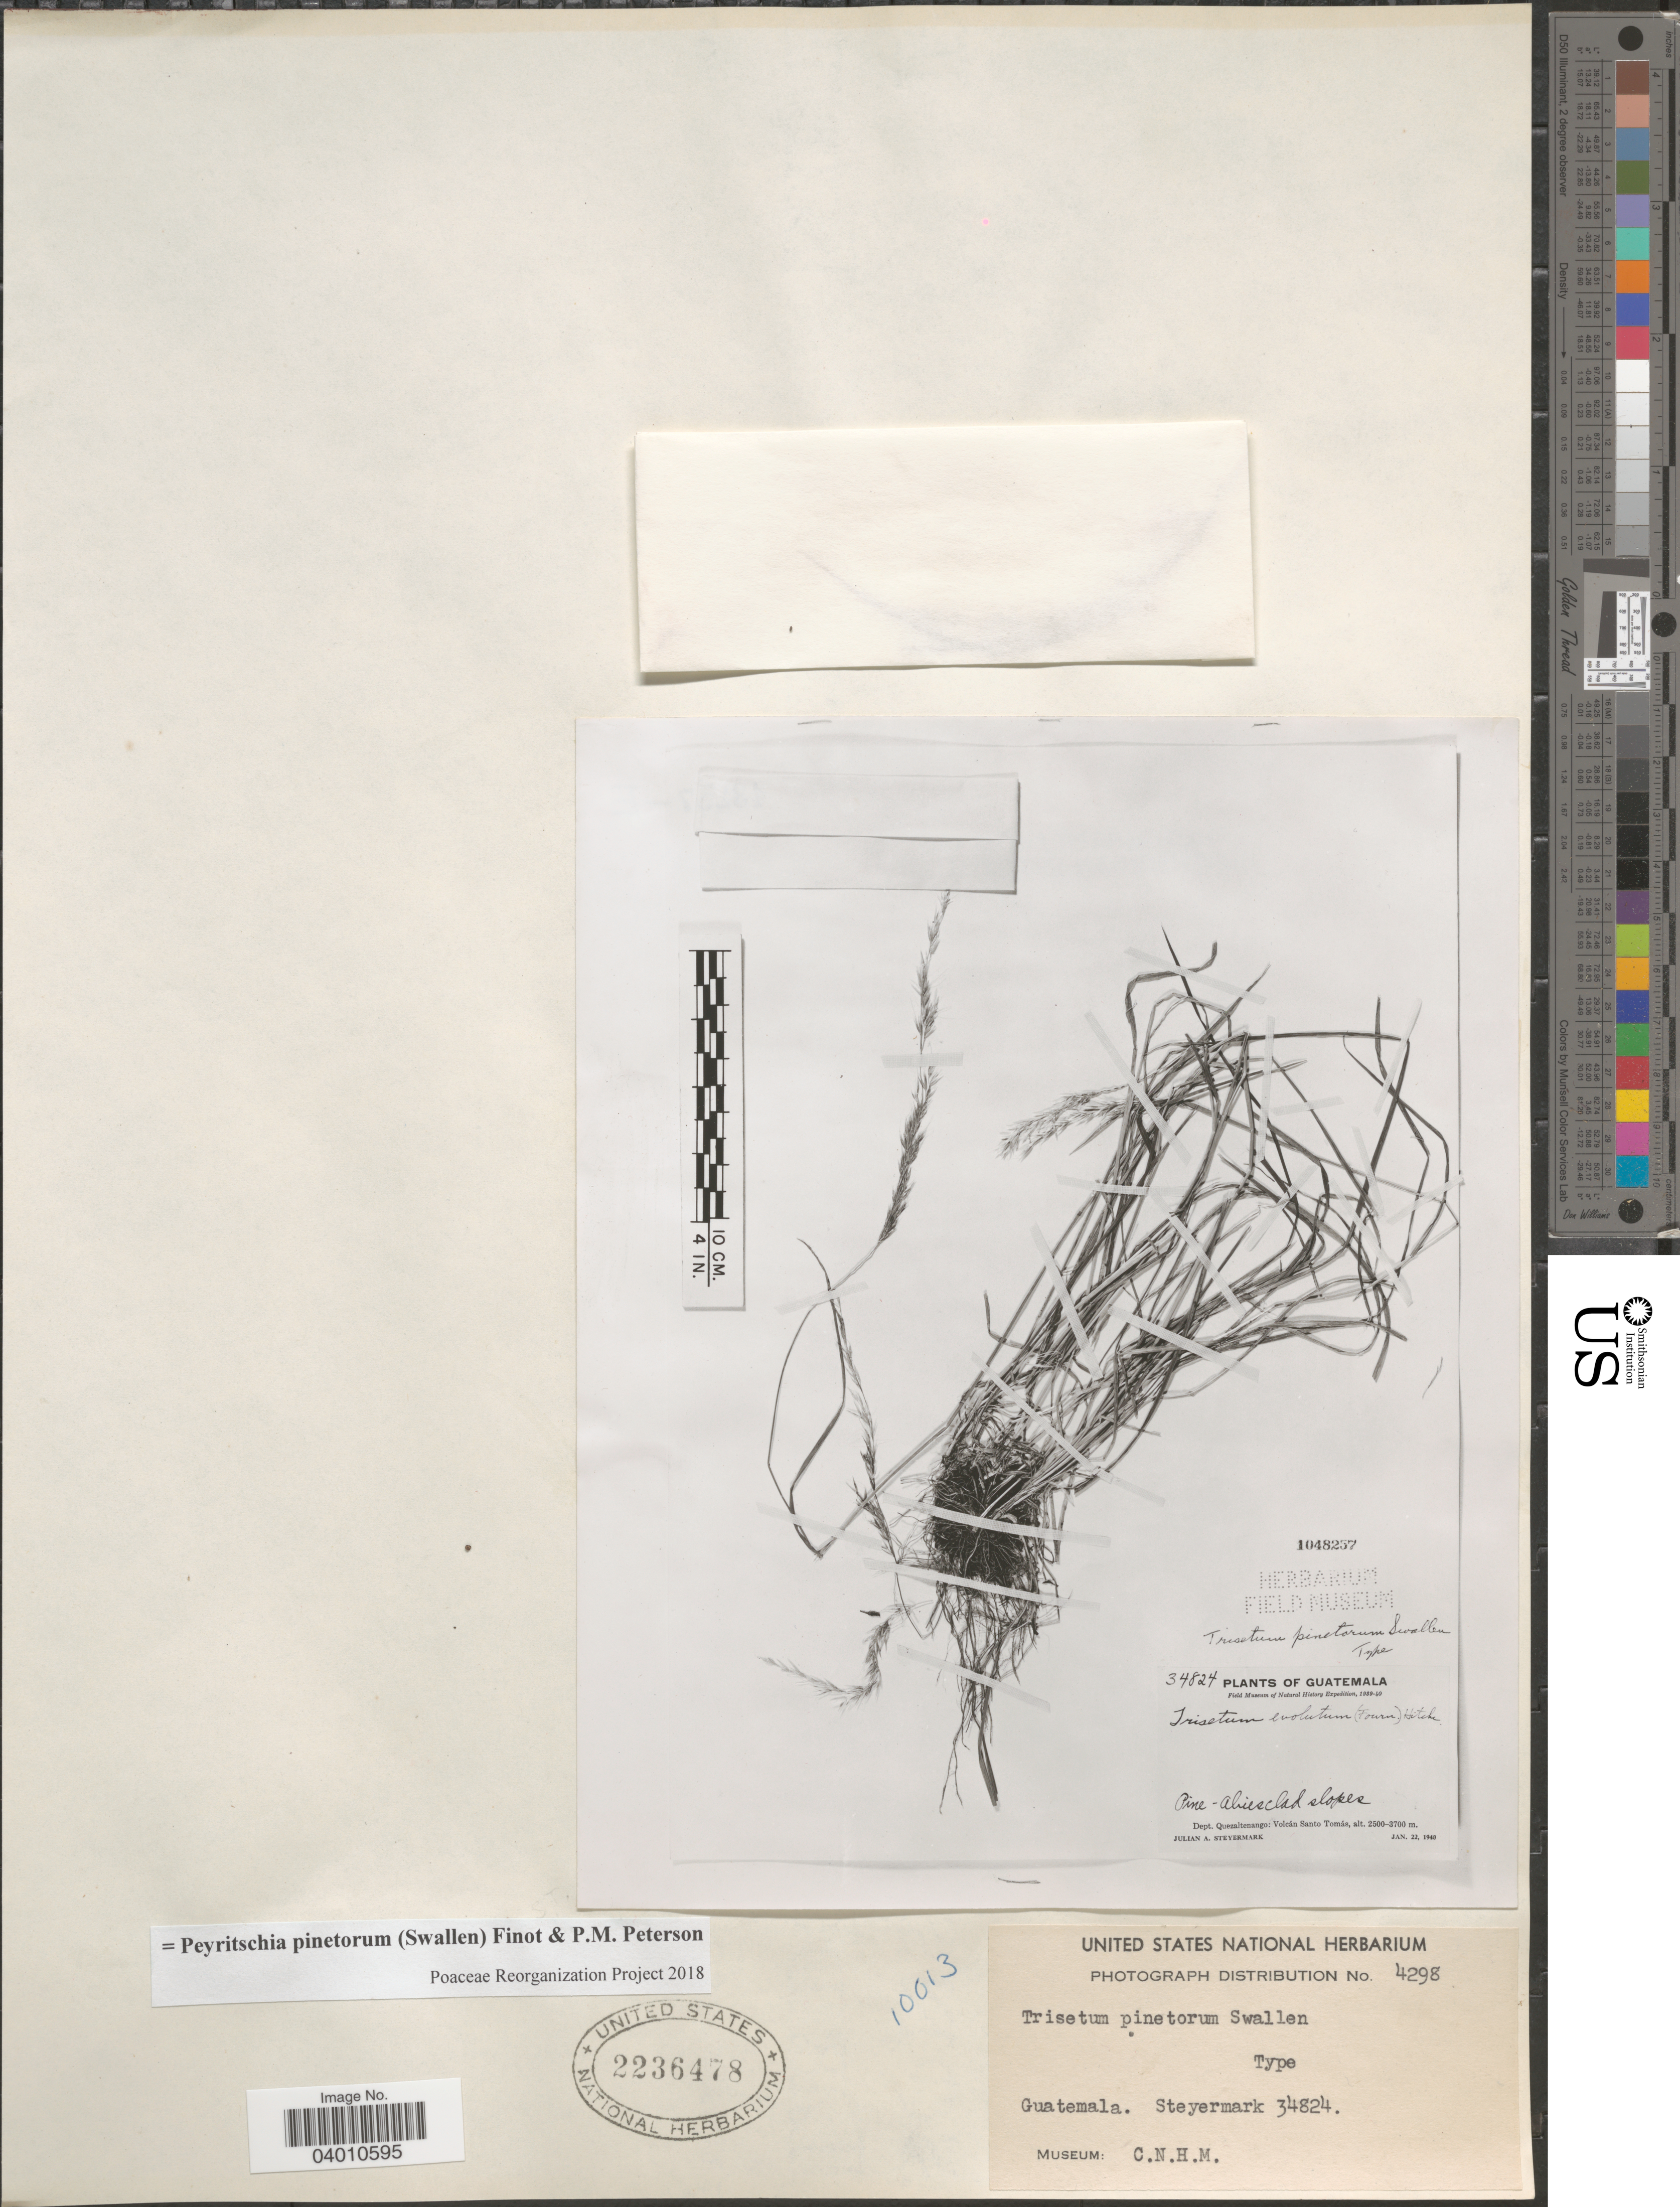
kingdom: Plantae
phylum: Tracheophyta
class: Liliopsida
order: Poales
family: Poaceae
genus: Peyritschia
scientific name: Peyritschia pinetorum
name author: (Swallen) Finot & P.M. Peterson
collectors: J. Steyermark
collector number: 34824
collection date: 1940-01-22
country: Guatemala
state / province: Quetzaltenango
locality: Dept. Quezaltenango: Volcán Santo Tomás.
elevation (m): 2500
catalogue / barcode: US 2236478